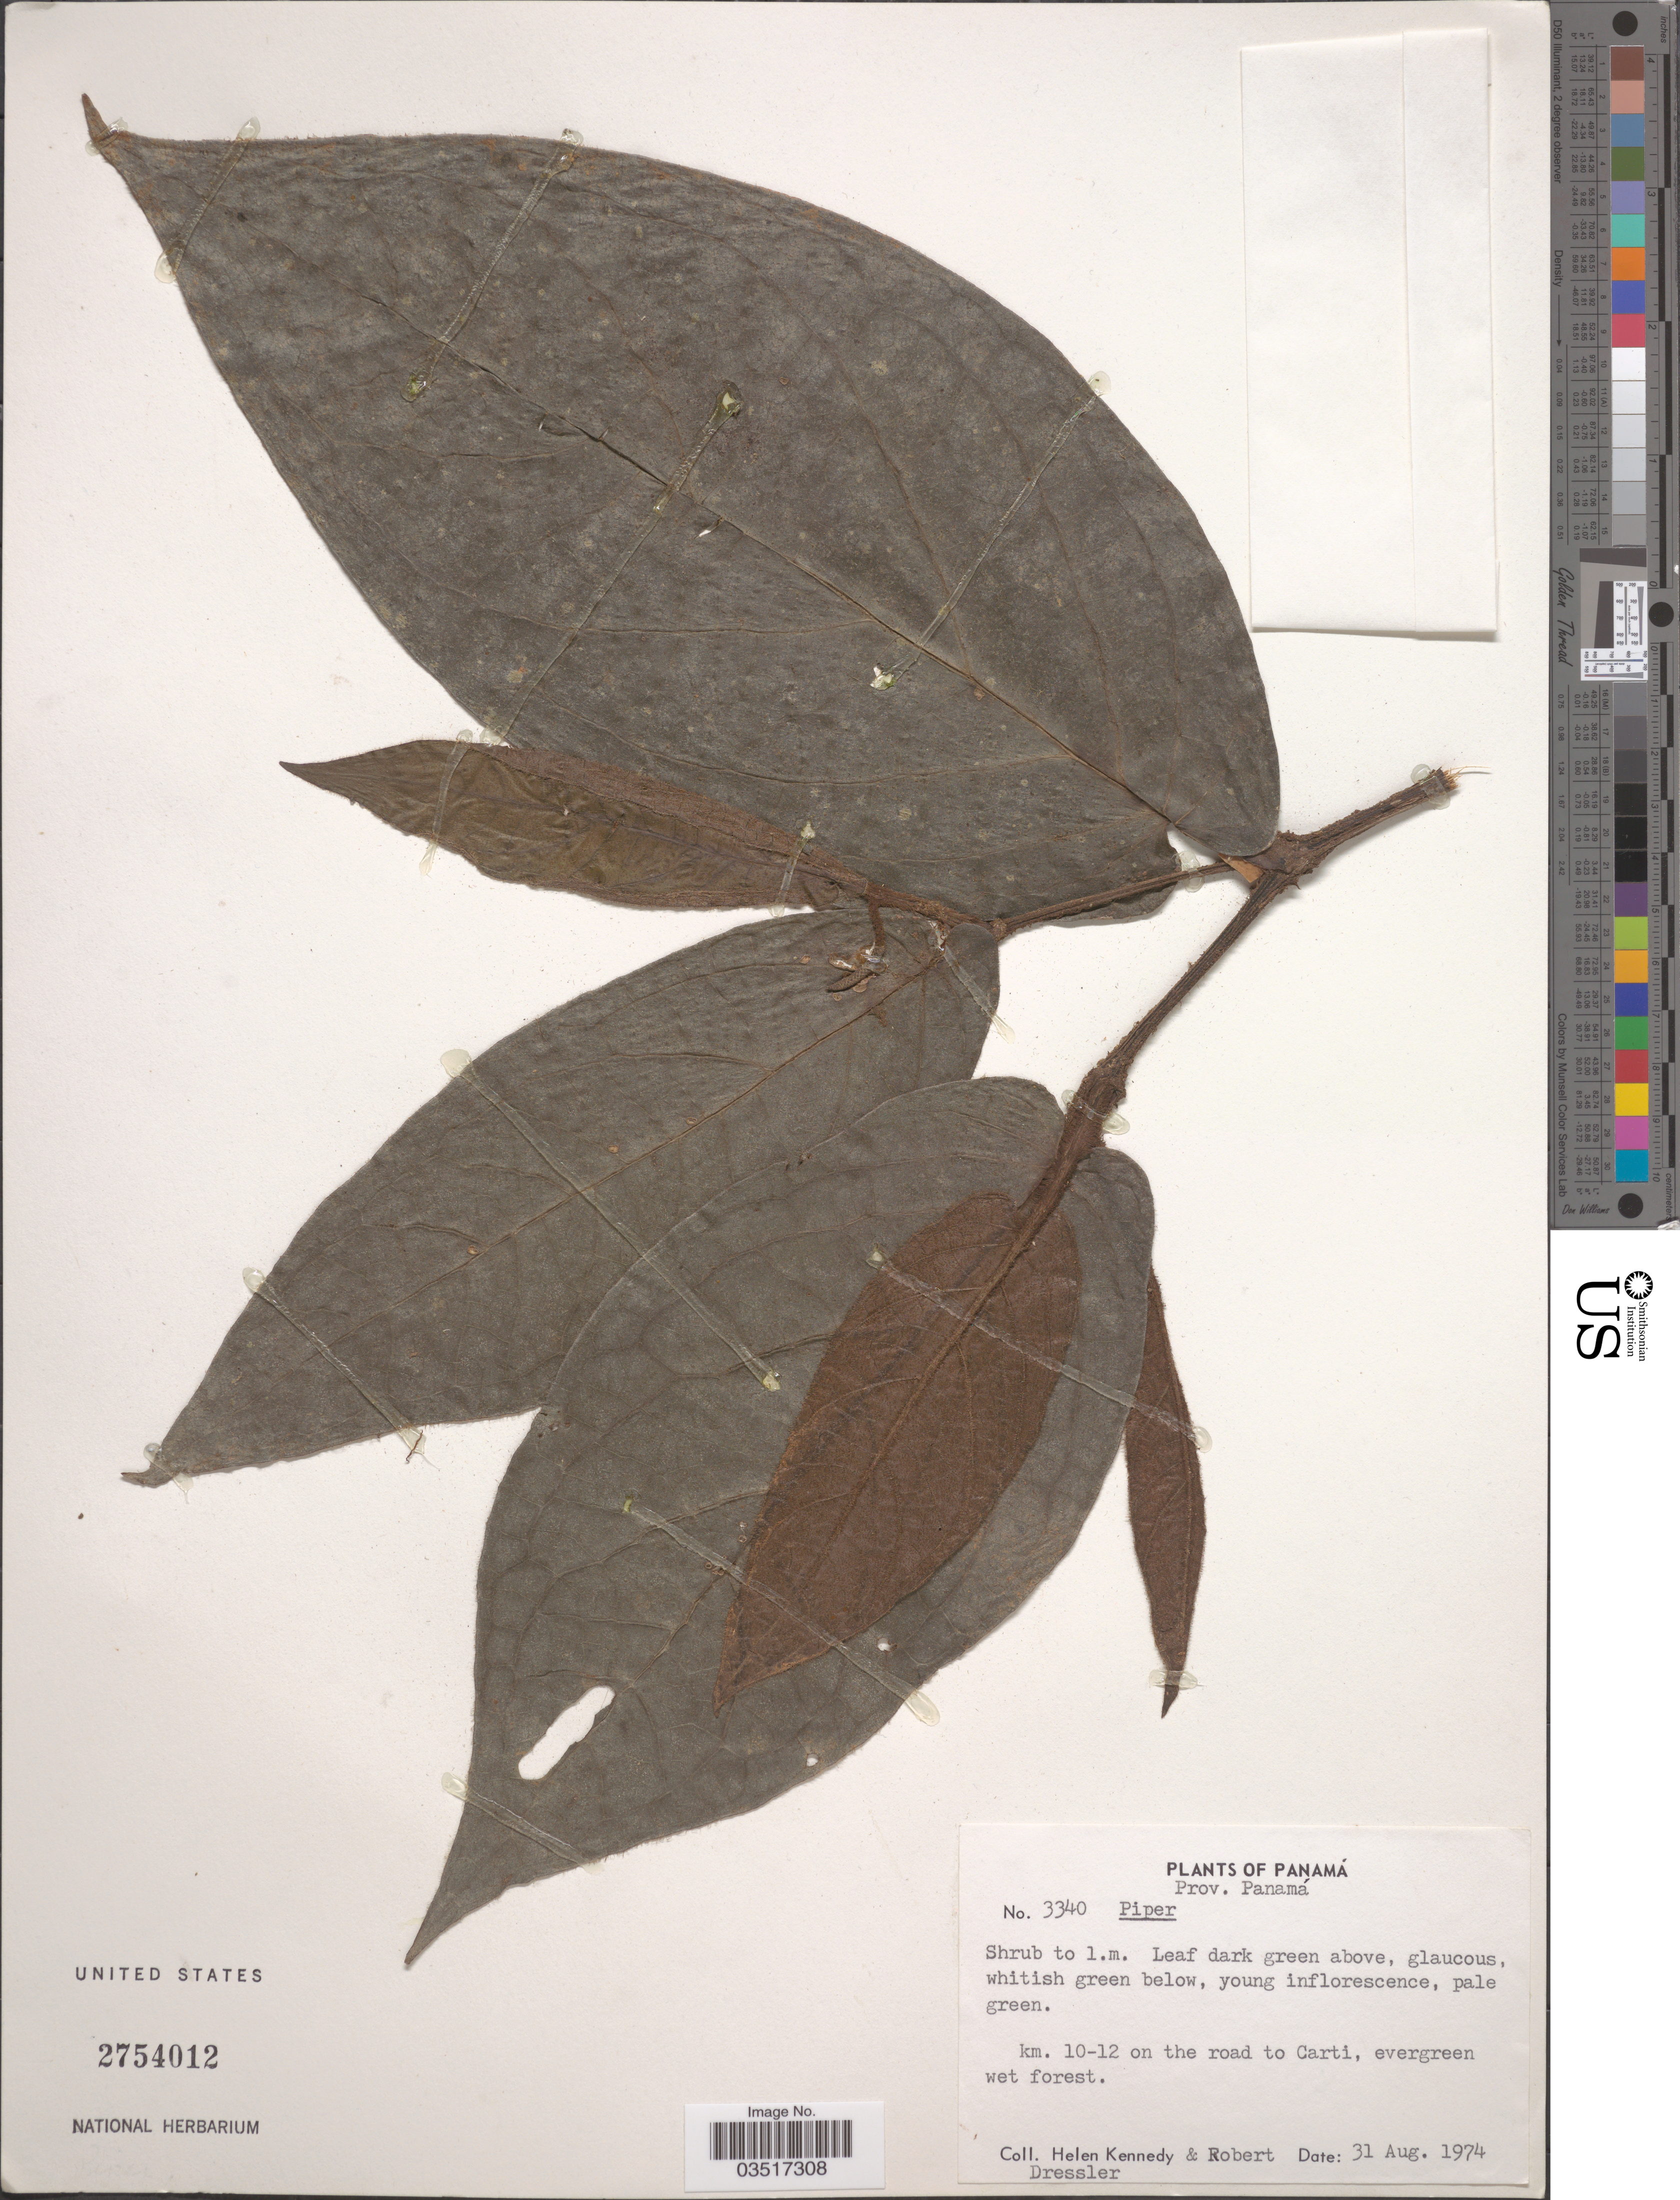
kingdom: Plantae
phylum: Tracheophyta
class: Magnoliopsida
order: Piperales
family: Piperaceae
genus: Piper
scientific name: Piper sp.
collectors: H. Kennedy & R. Dressler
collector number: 3340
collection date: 1974-08-31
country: Panama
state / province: Panamá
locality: Km. 10-12 on the road to Carti.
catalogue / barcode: US 2754012